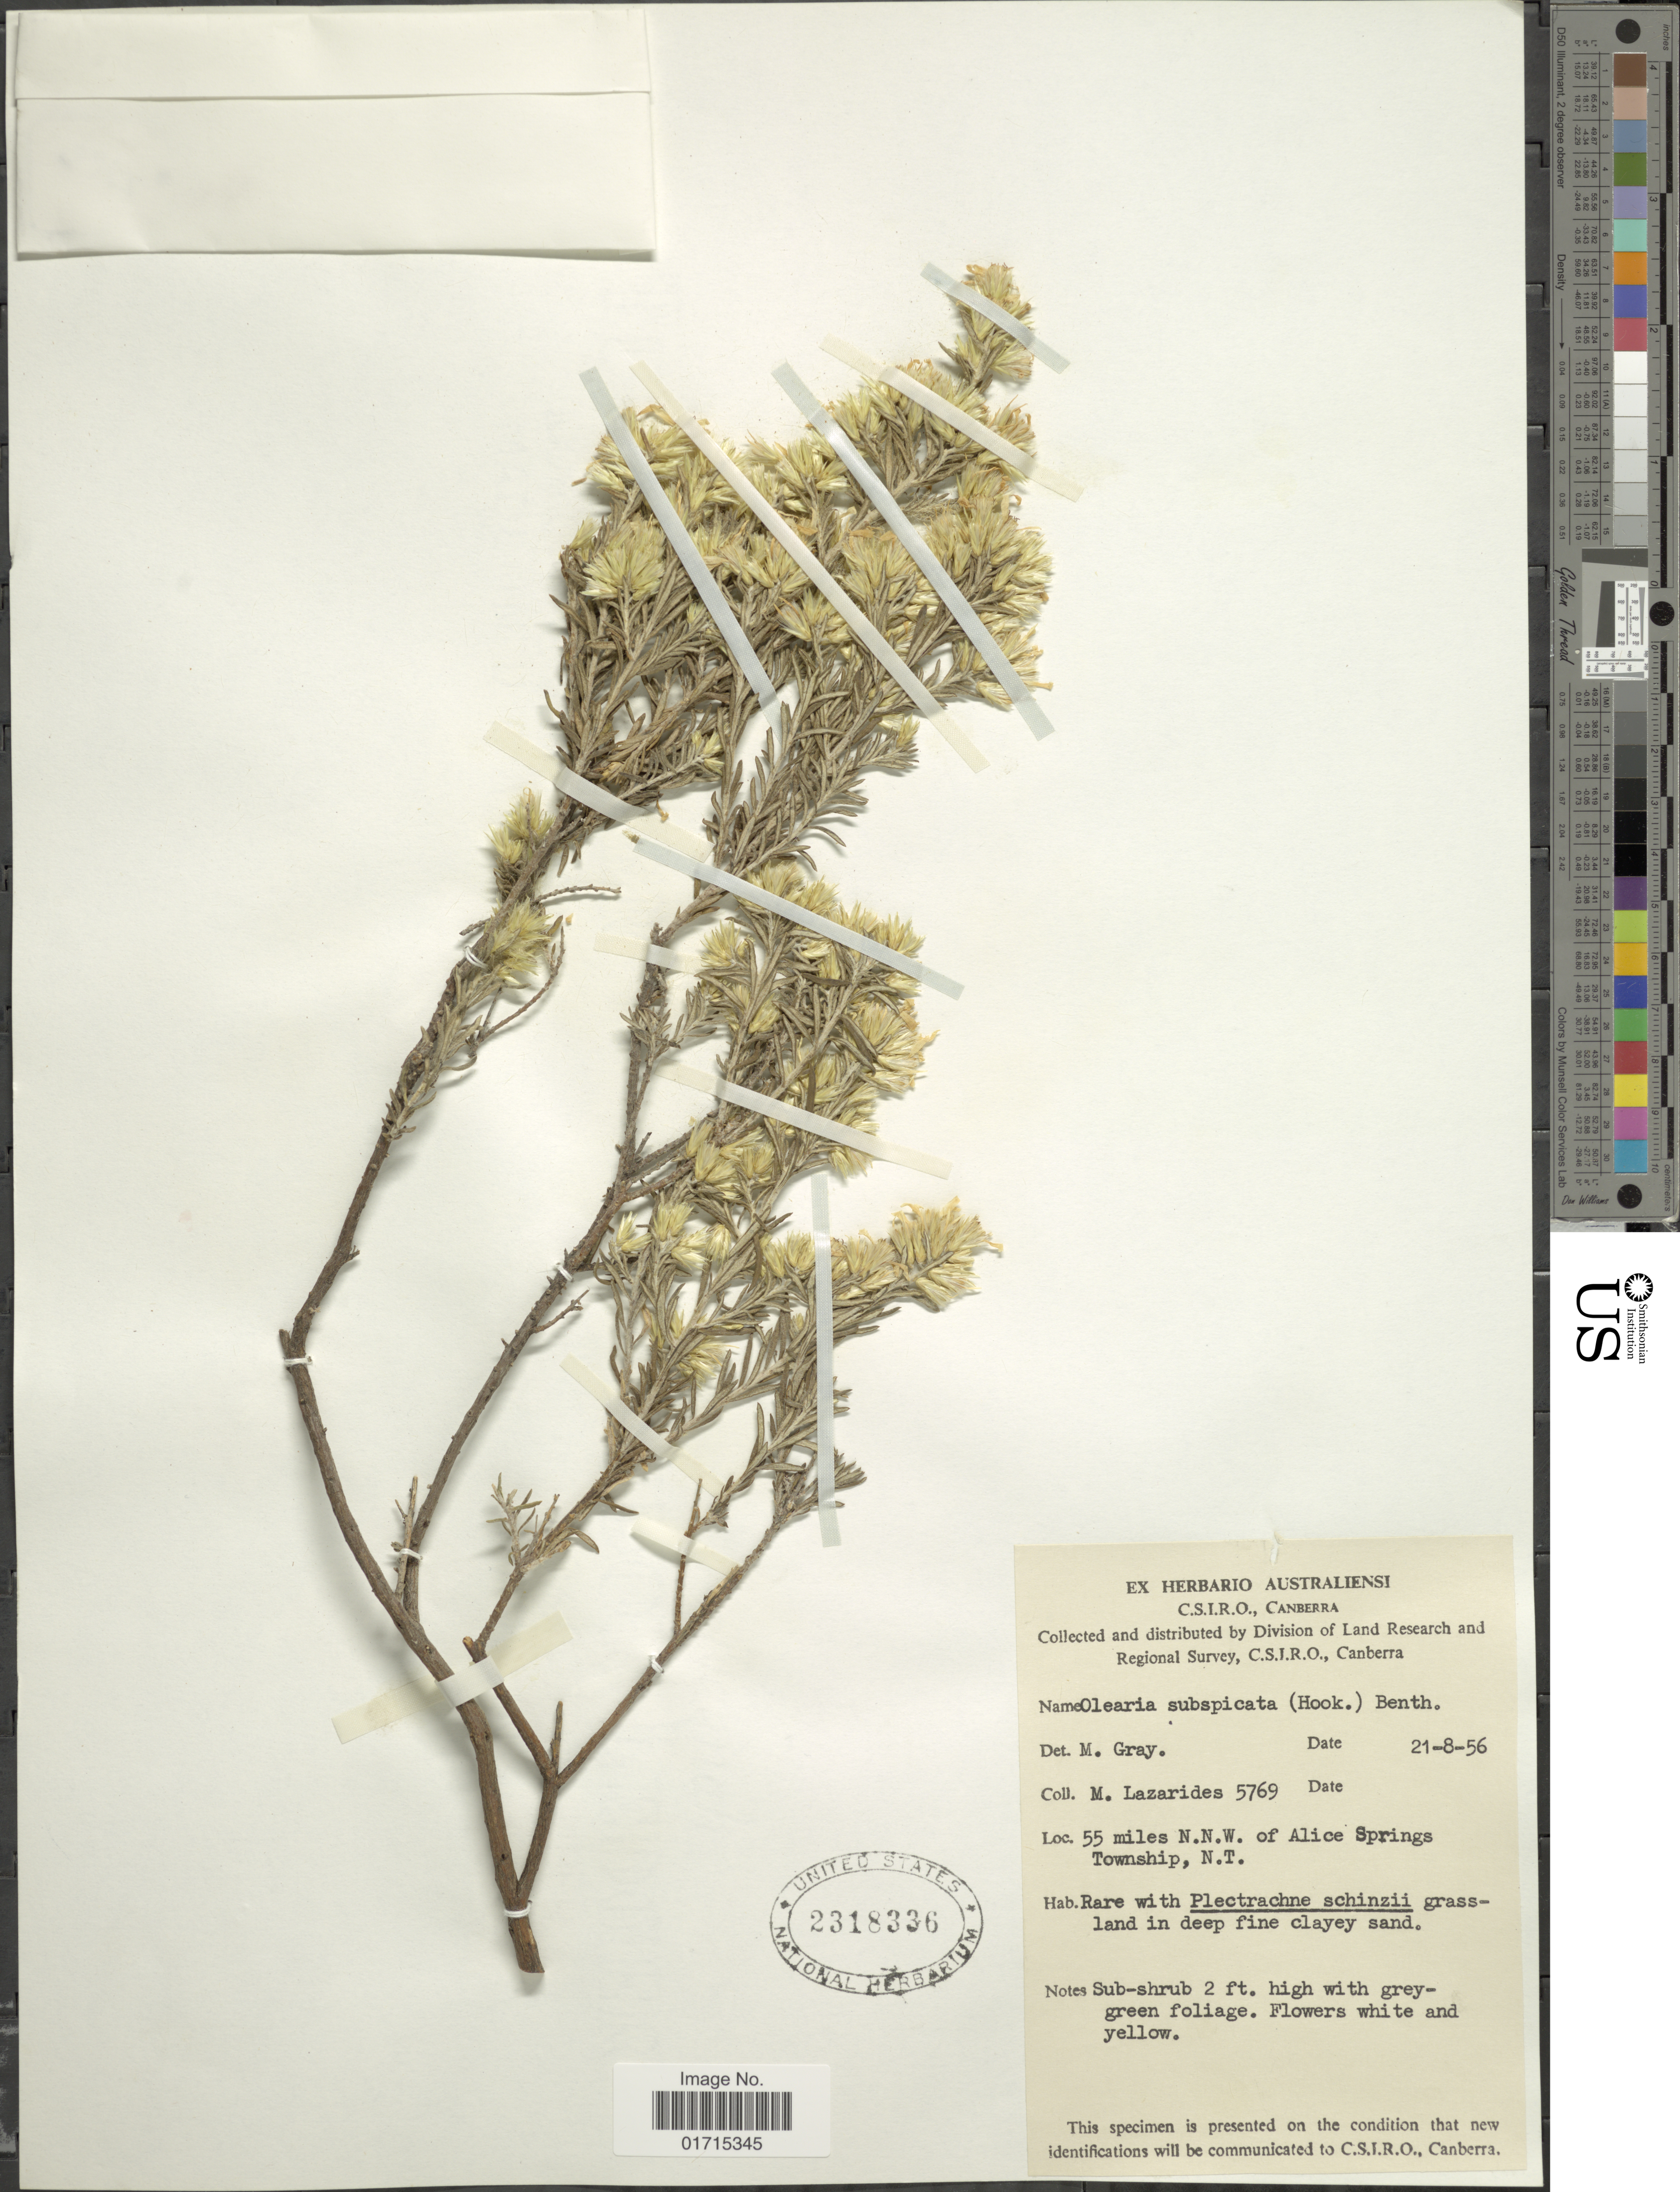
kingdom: Plantae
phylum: Tracheophyta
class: Magnoliopsida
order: Asterales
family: Asteraceae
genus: Olearia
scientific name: Olearia subspicata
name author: (Hook.) Benth.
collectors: M. Lazarides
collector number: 5769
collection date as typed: Transcribed d/m/y: 21/8/56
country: Australia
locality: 55 miles N. N. W. of Alice Springs Township,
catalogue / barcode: US 2318336